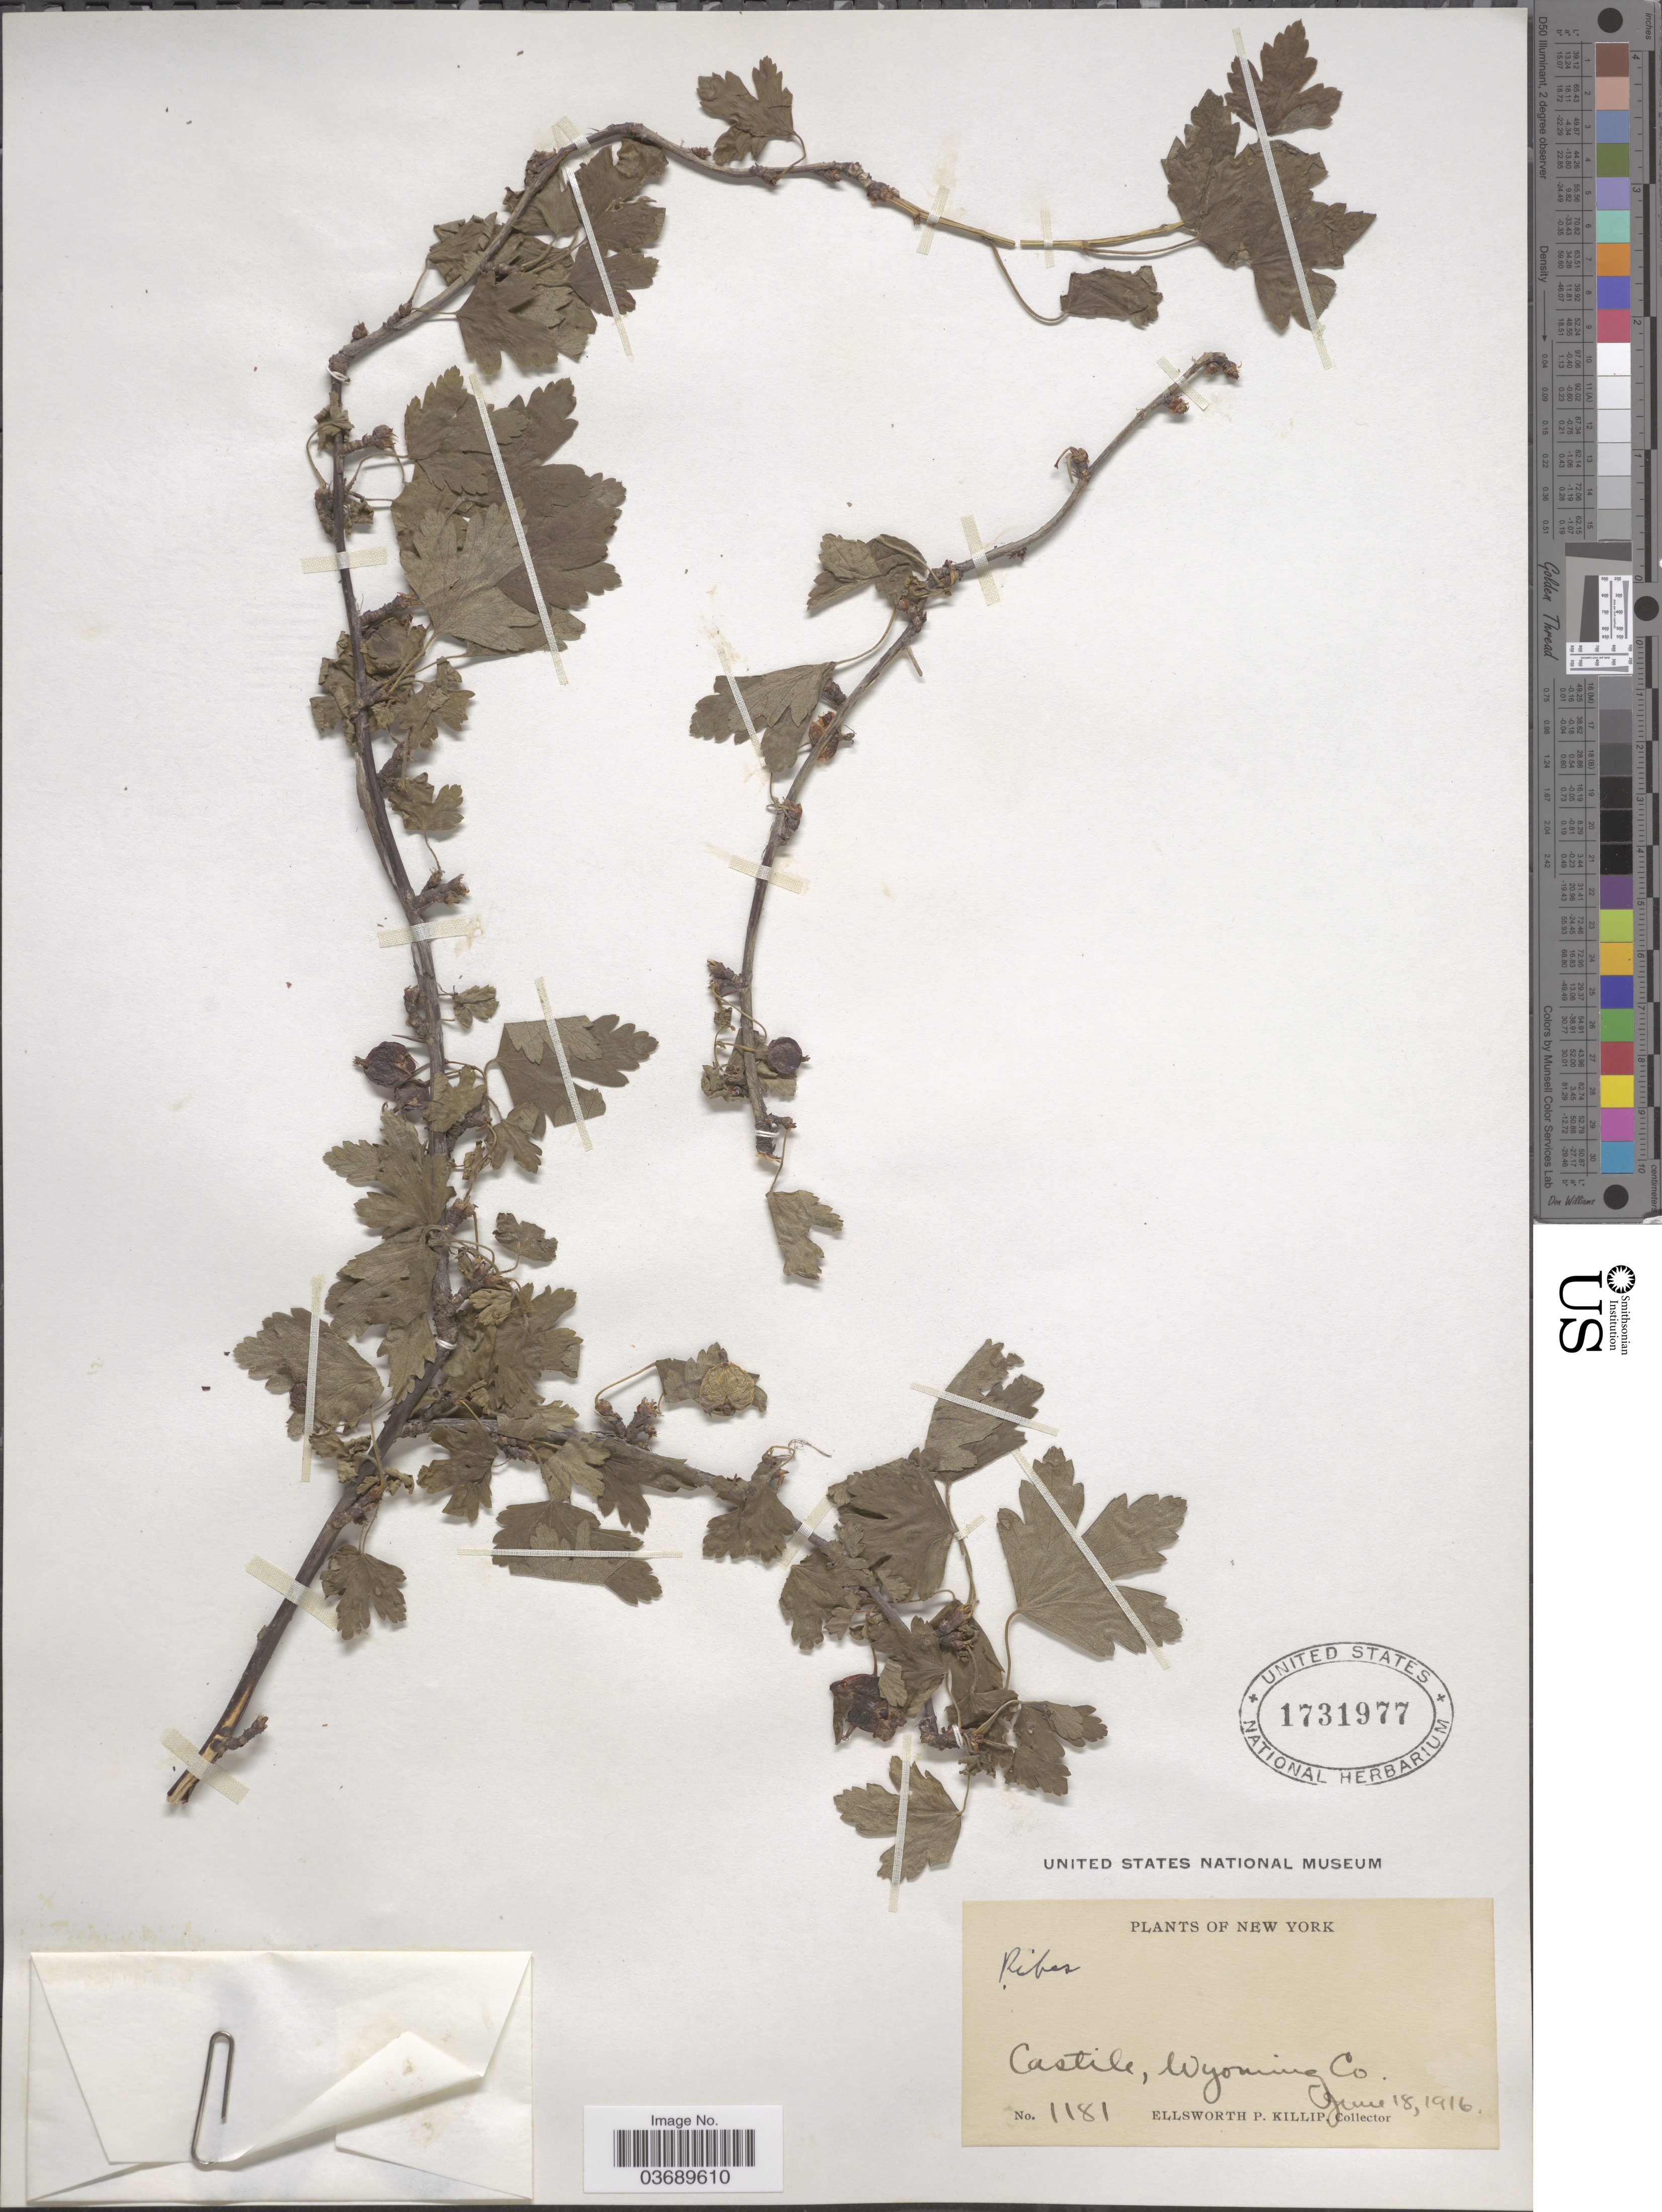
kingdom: Plantae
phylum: Tracheophyta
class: Magnoliopsida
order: Saxifragales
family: Grossulariaceae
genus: Ribes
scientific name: Ribes sp.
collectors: E. P. Killip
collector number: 1181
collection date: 1916-06-18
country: United States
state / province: New York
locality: Castile, Wyoming Co.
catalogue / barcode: US 1731977